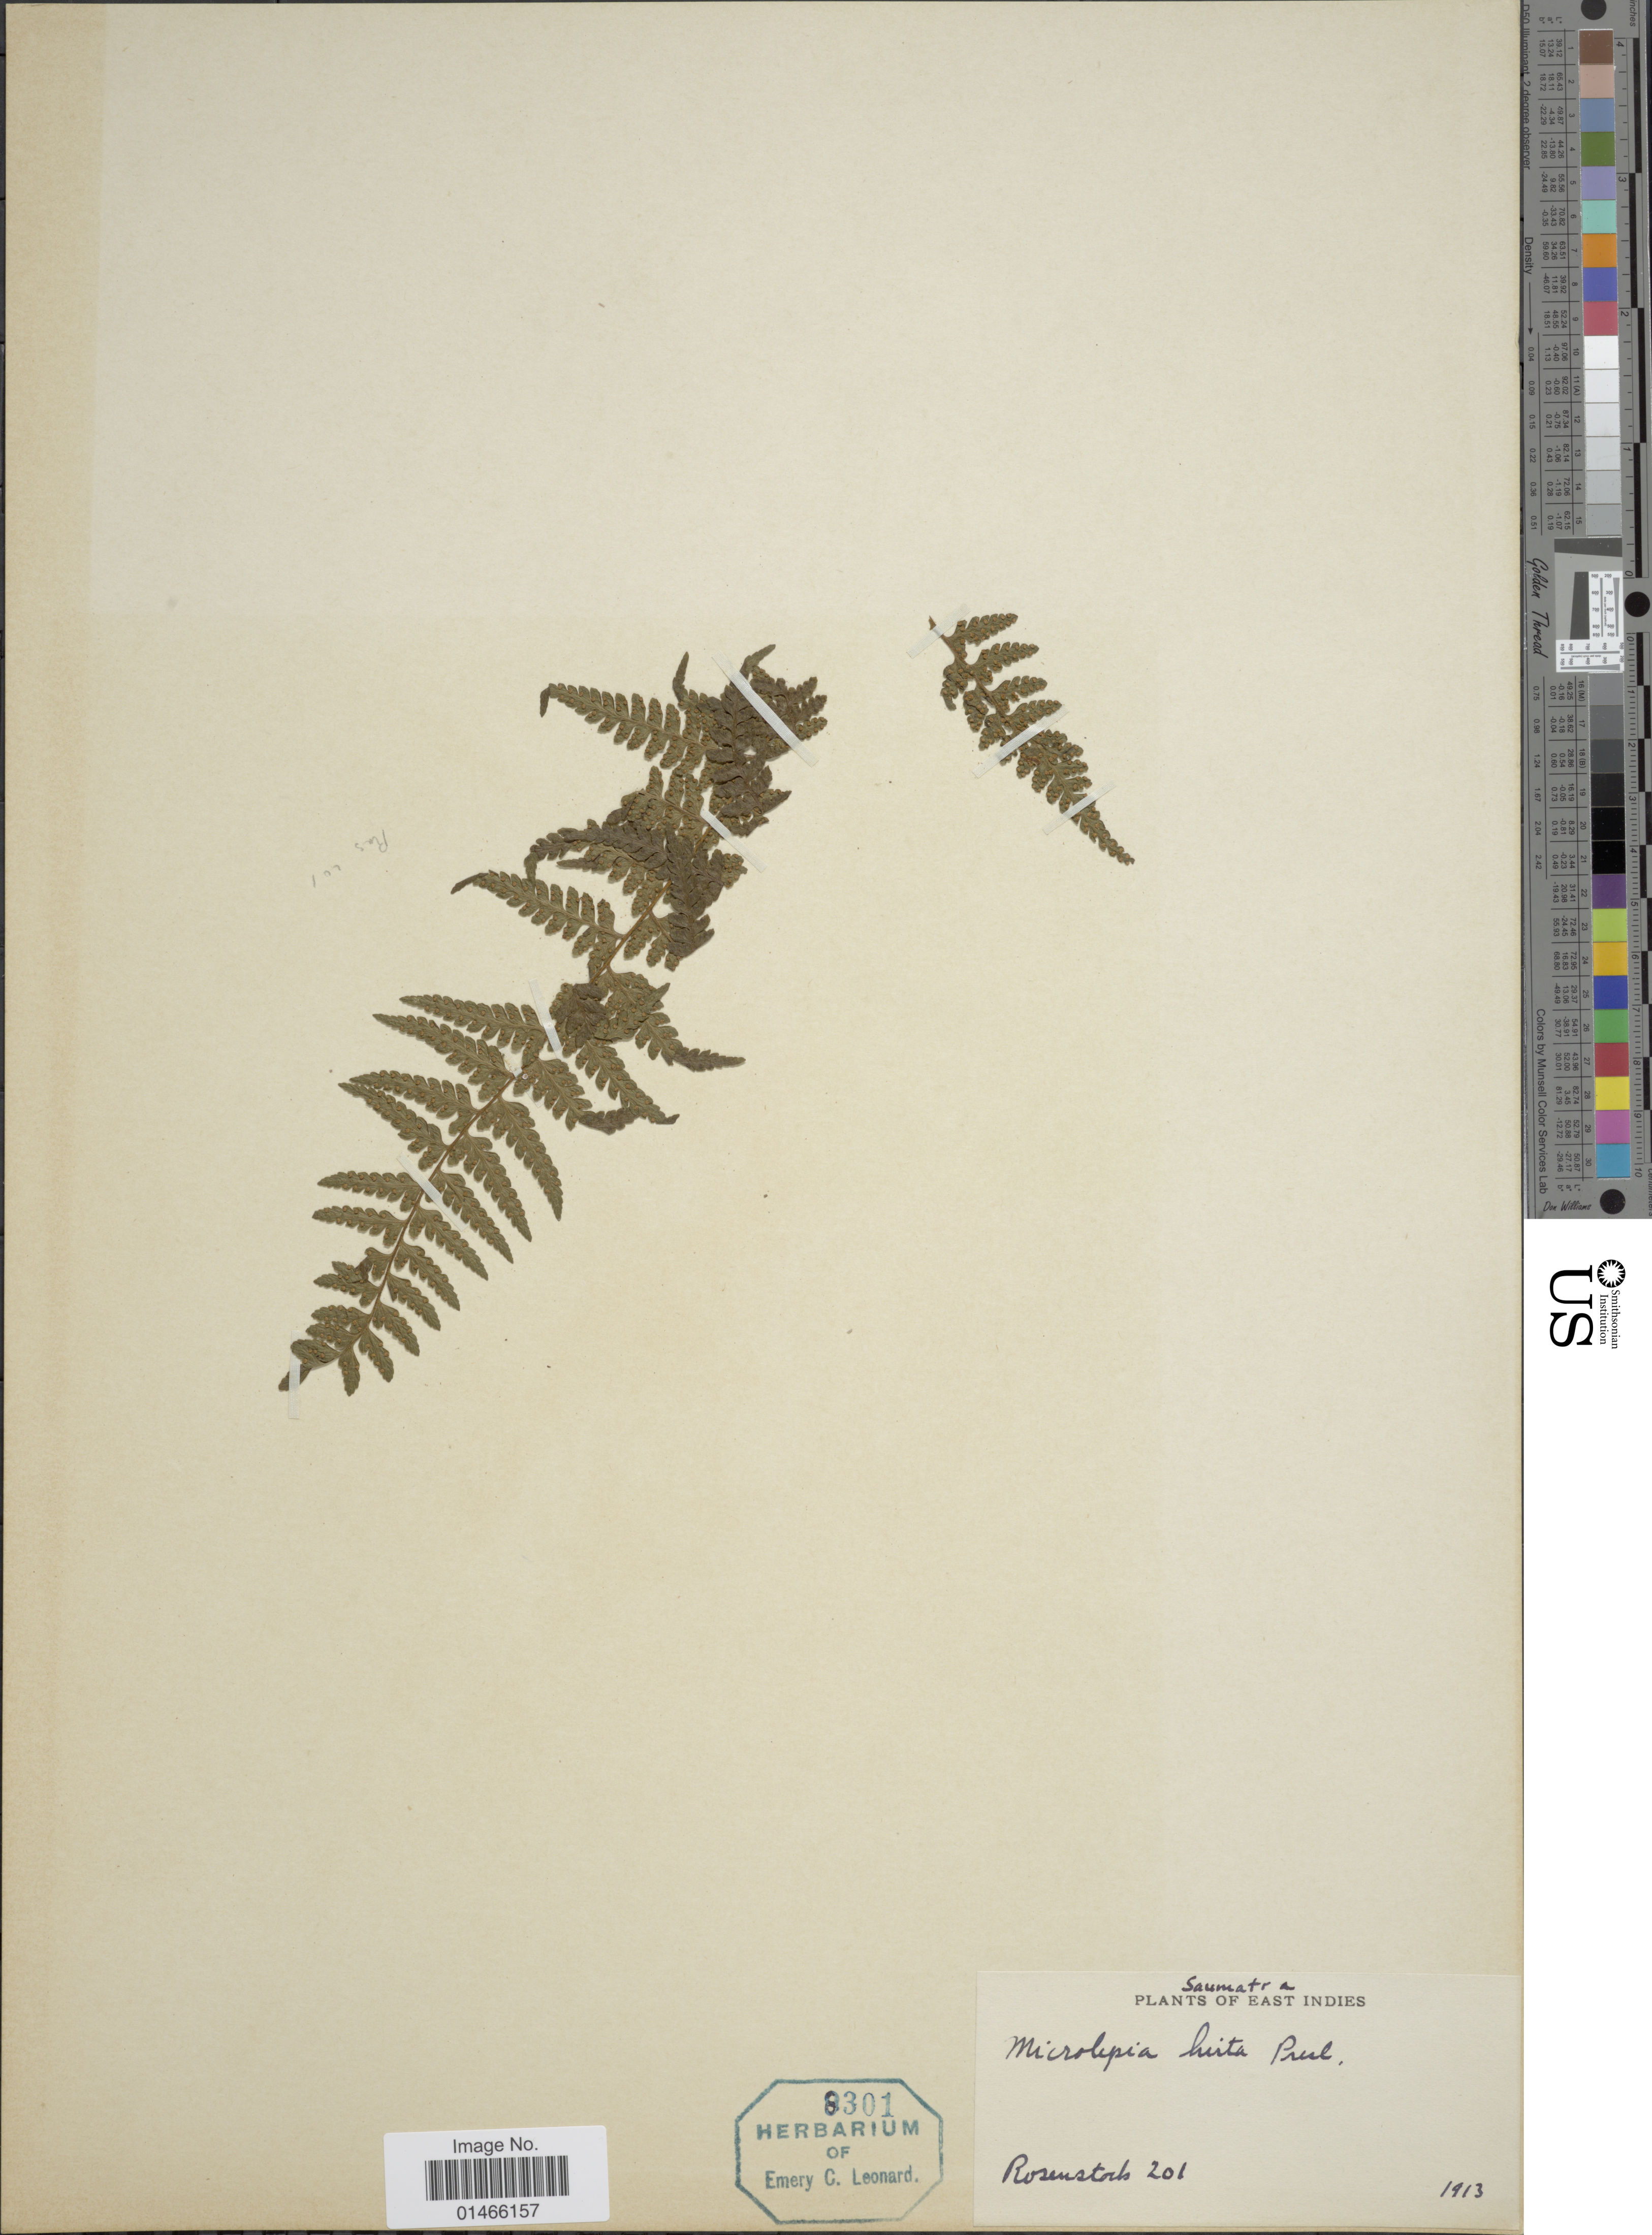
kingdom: Plantae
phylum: Tracheophyta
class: Polypodiopsida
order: Polypodiales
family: Dennstaedtiaceae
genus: Microlepia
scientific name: Microlepia trichosticha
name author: (Hook.) Small ex Fée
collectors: -- Rosenstock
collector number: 201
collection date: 1913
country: Indonesia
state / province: Sumatra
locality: East Indies.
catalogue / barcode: US 8301